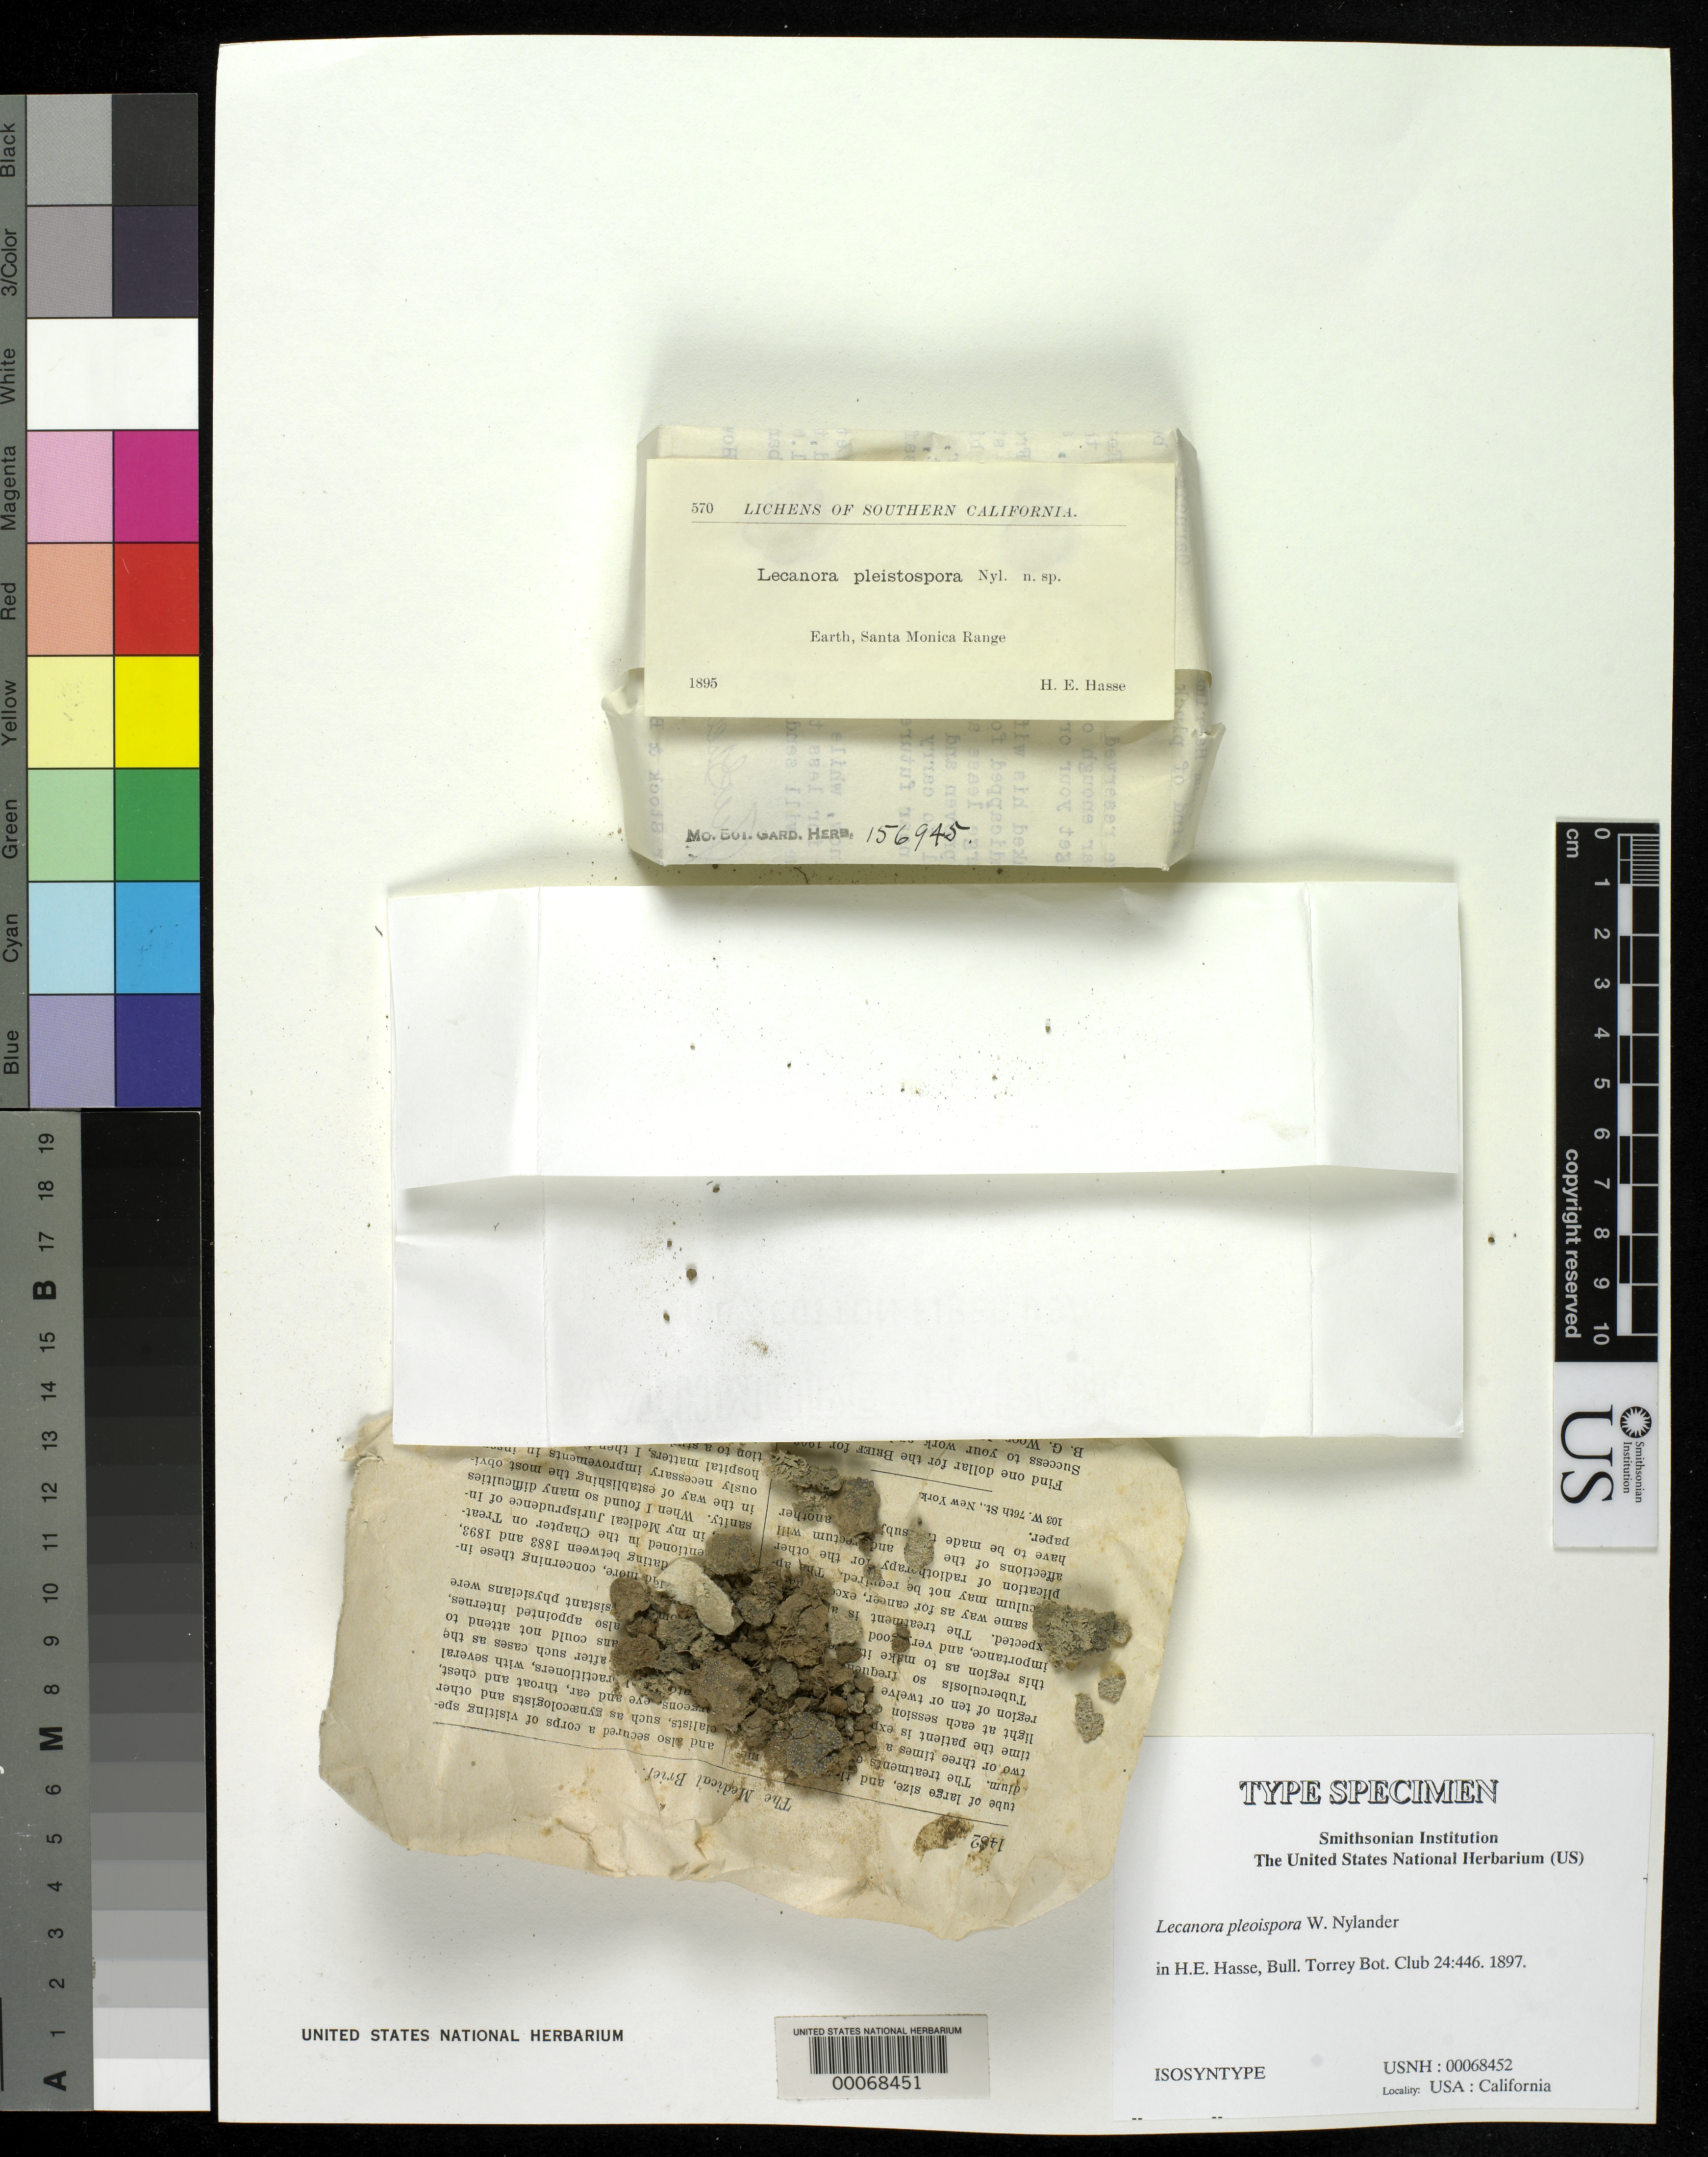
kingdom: Fungi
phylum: Ascomycota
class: Lecanoromycetes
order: Lecanorales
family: Lecanoraceae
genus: Lecanora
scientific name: Lecanora pleoispora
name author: Nyl. in Hasse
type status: Isosyntype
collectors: H. E. Hasse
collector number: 570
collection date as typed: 1895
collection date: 1895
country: United States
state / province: California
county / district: Los Angeles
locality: Santa Monica Range.